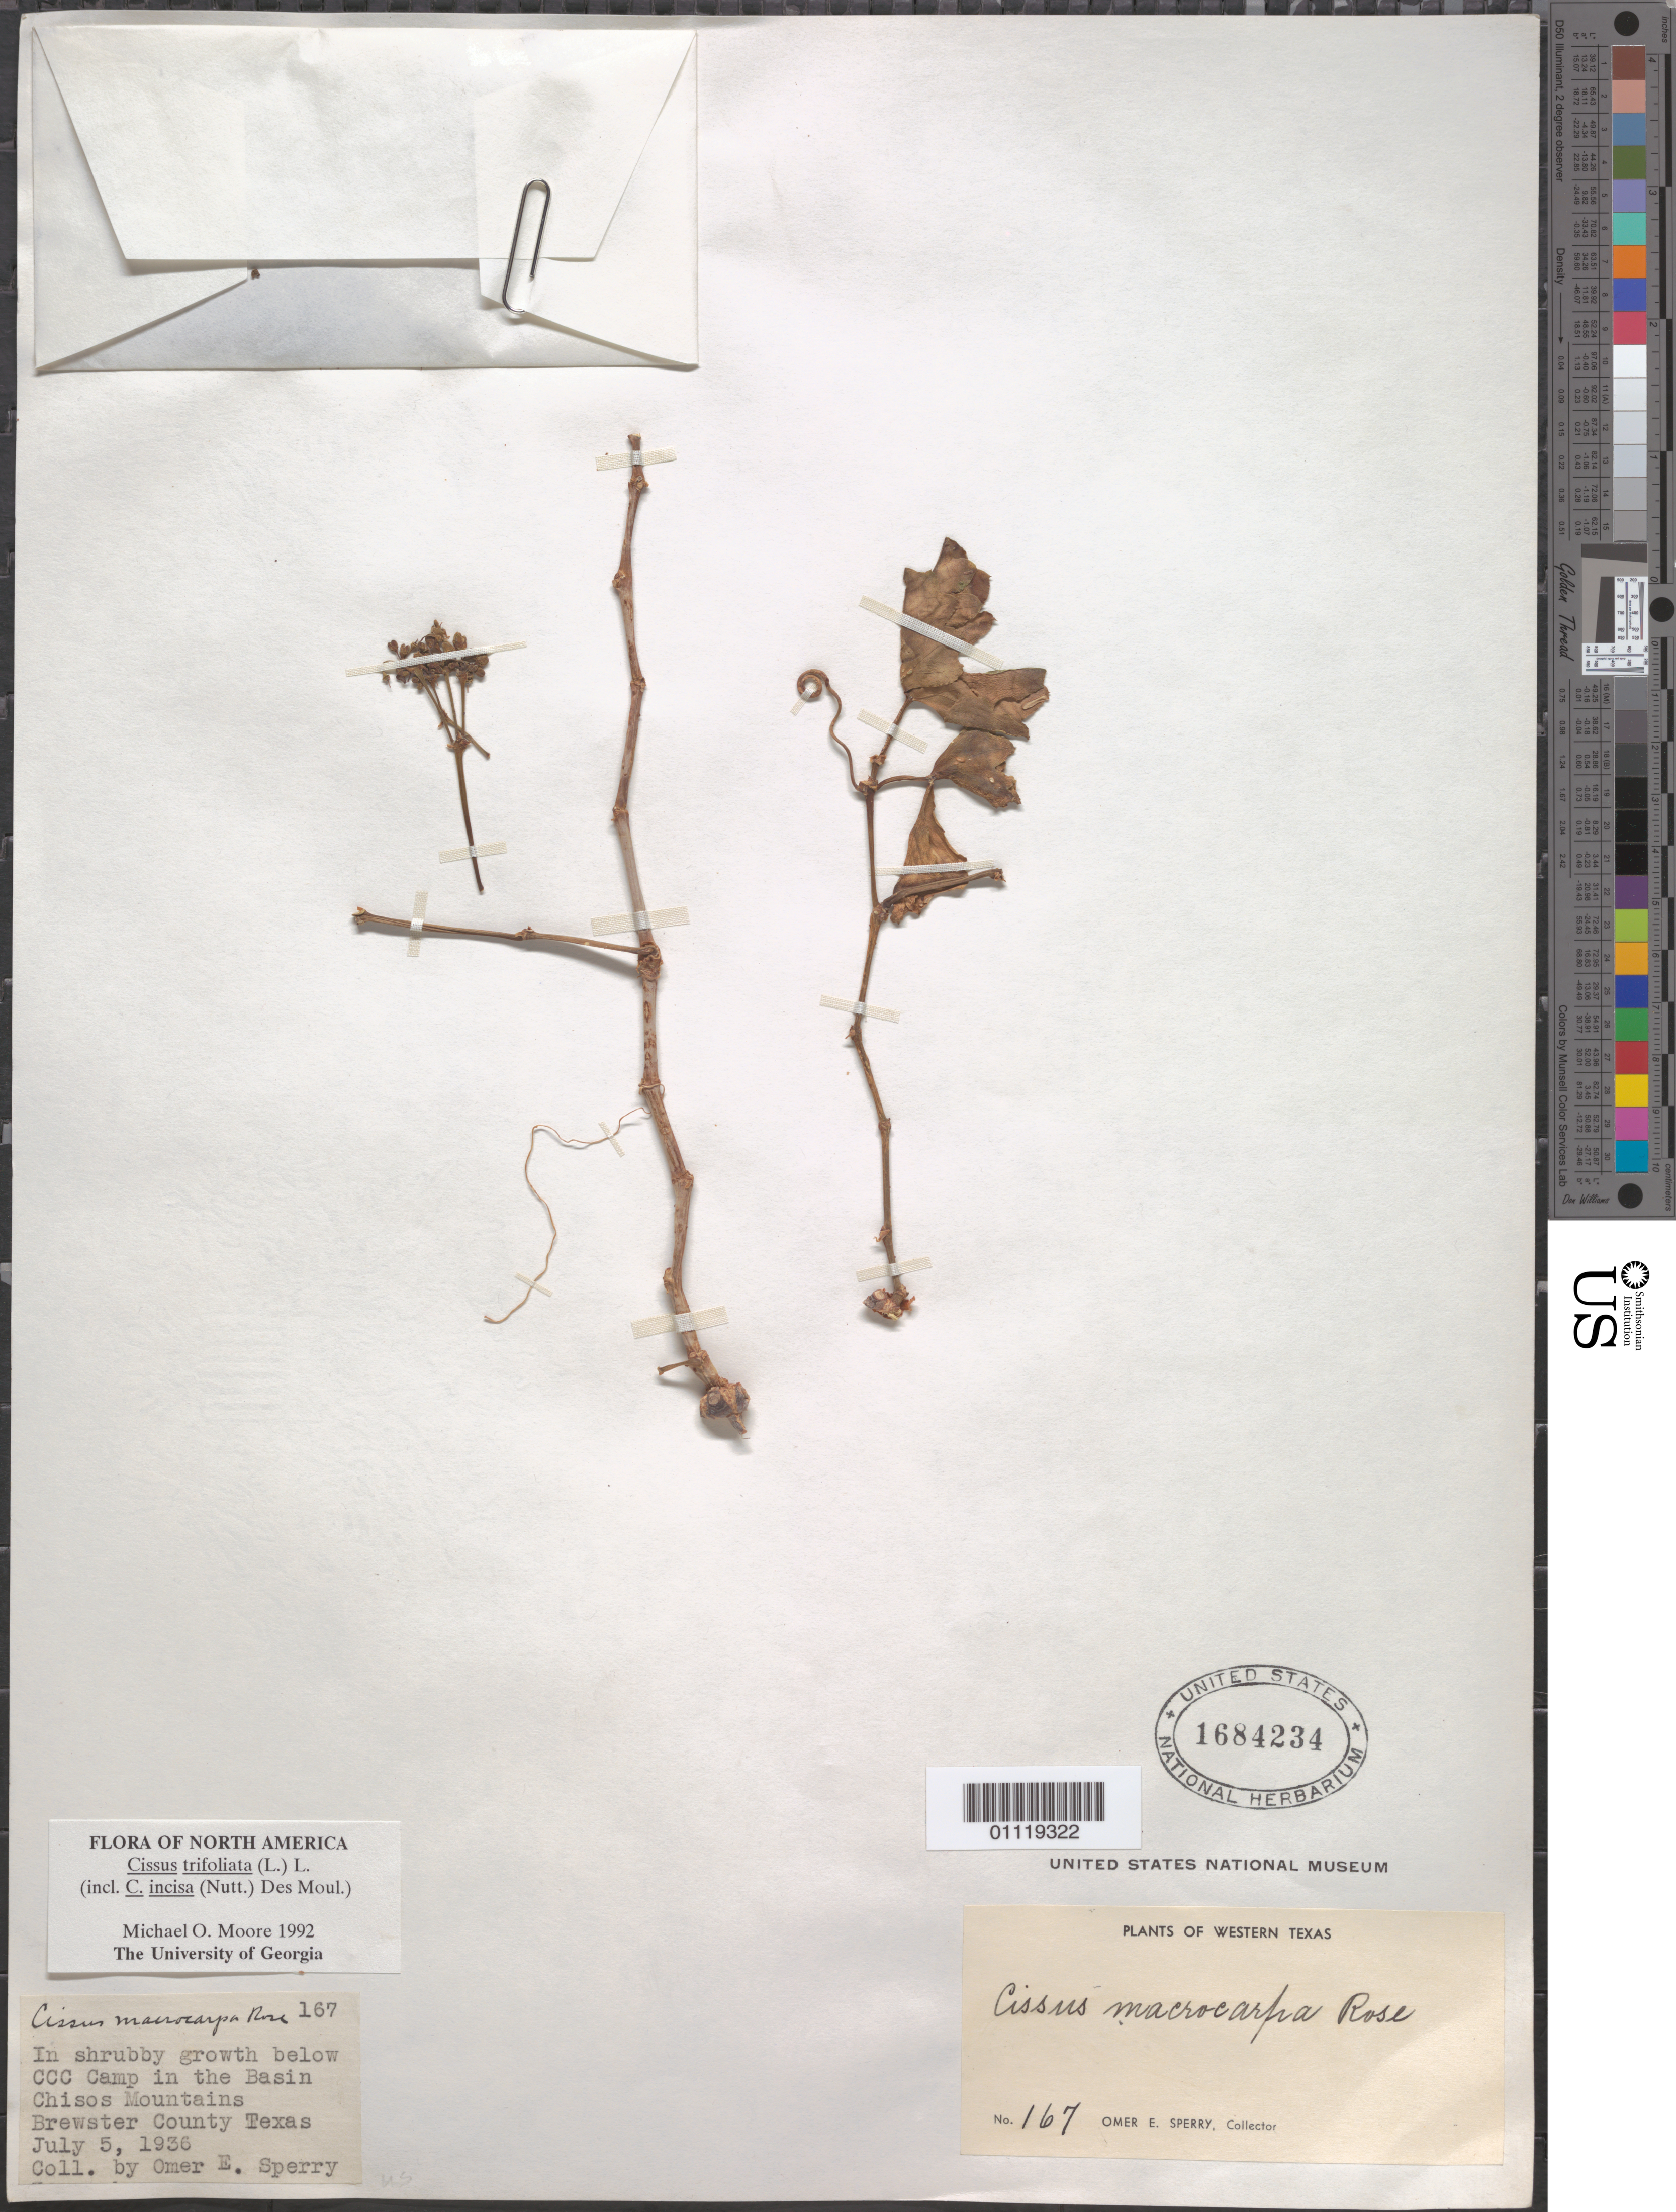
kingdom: Plantae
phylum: Tracheophyta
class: Magnoliopsida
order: Vitales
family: Vitaceae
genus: Cissus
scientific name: Cissus trifoliata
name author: (L.) L.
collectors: O. E. Sperry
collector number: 167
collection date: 1936-07-05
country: United States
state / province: Texas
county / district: Brewster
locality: Below CCC Camp in the Basin Chisos Mts.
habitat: In shrubby growth.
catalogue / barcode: US 1684234